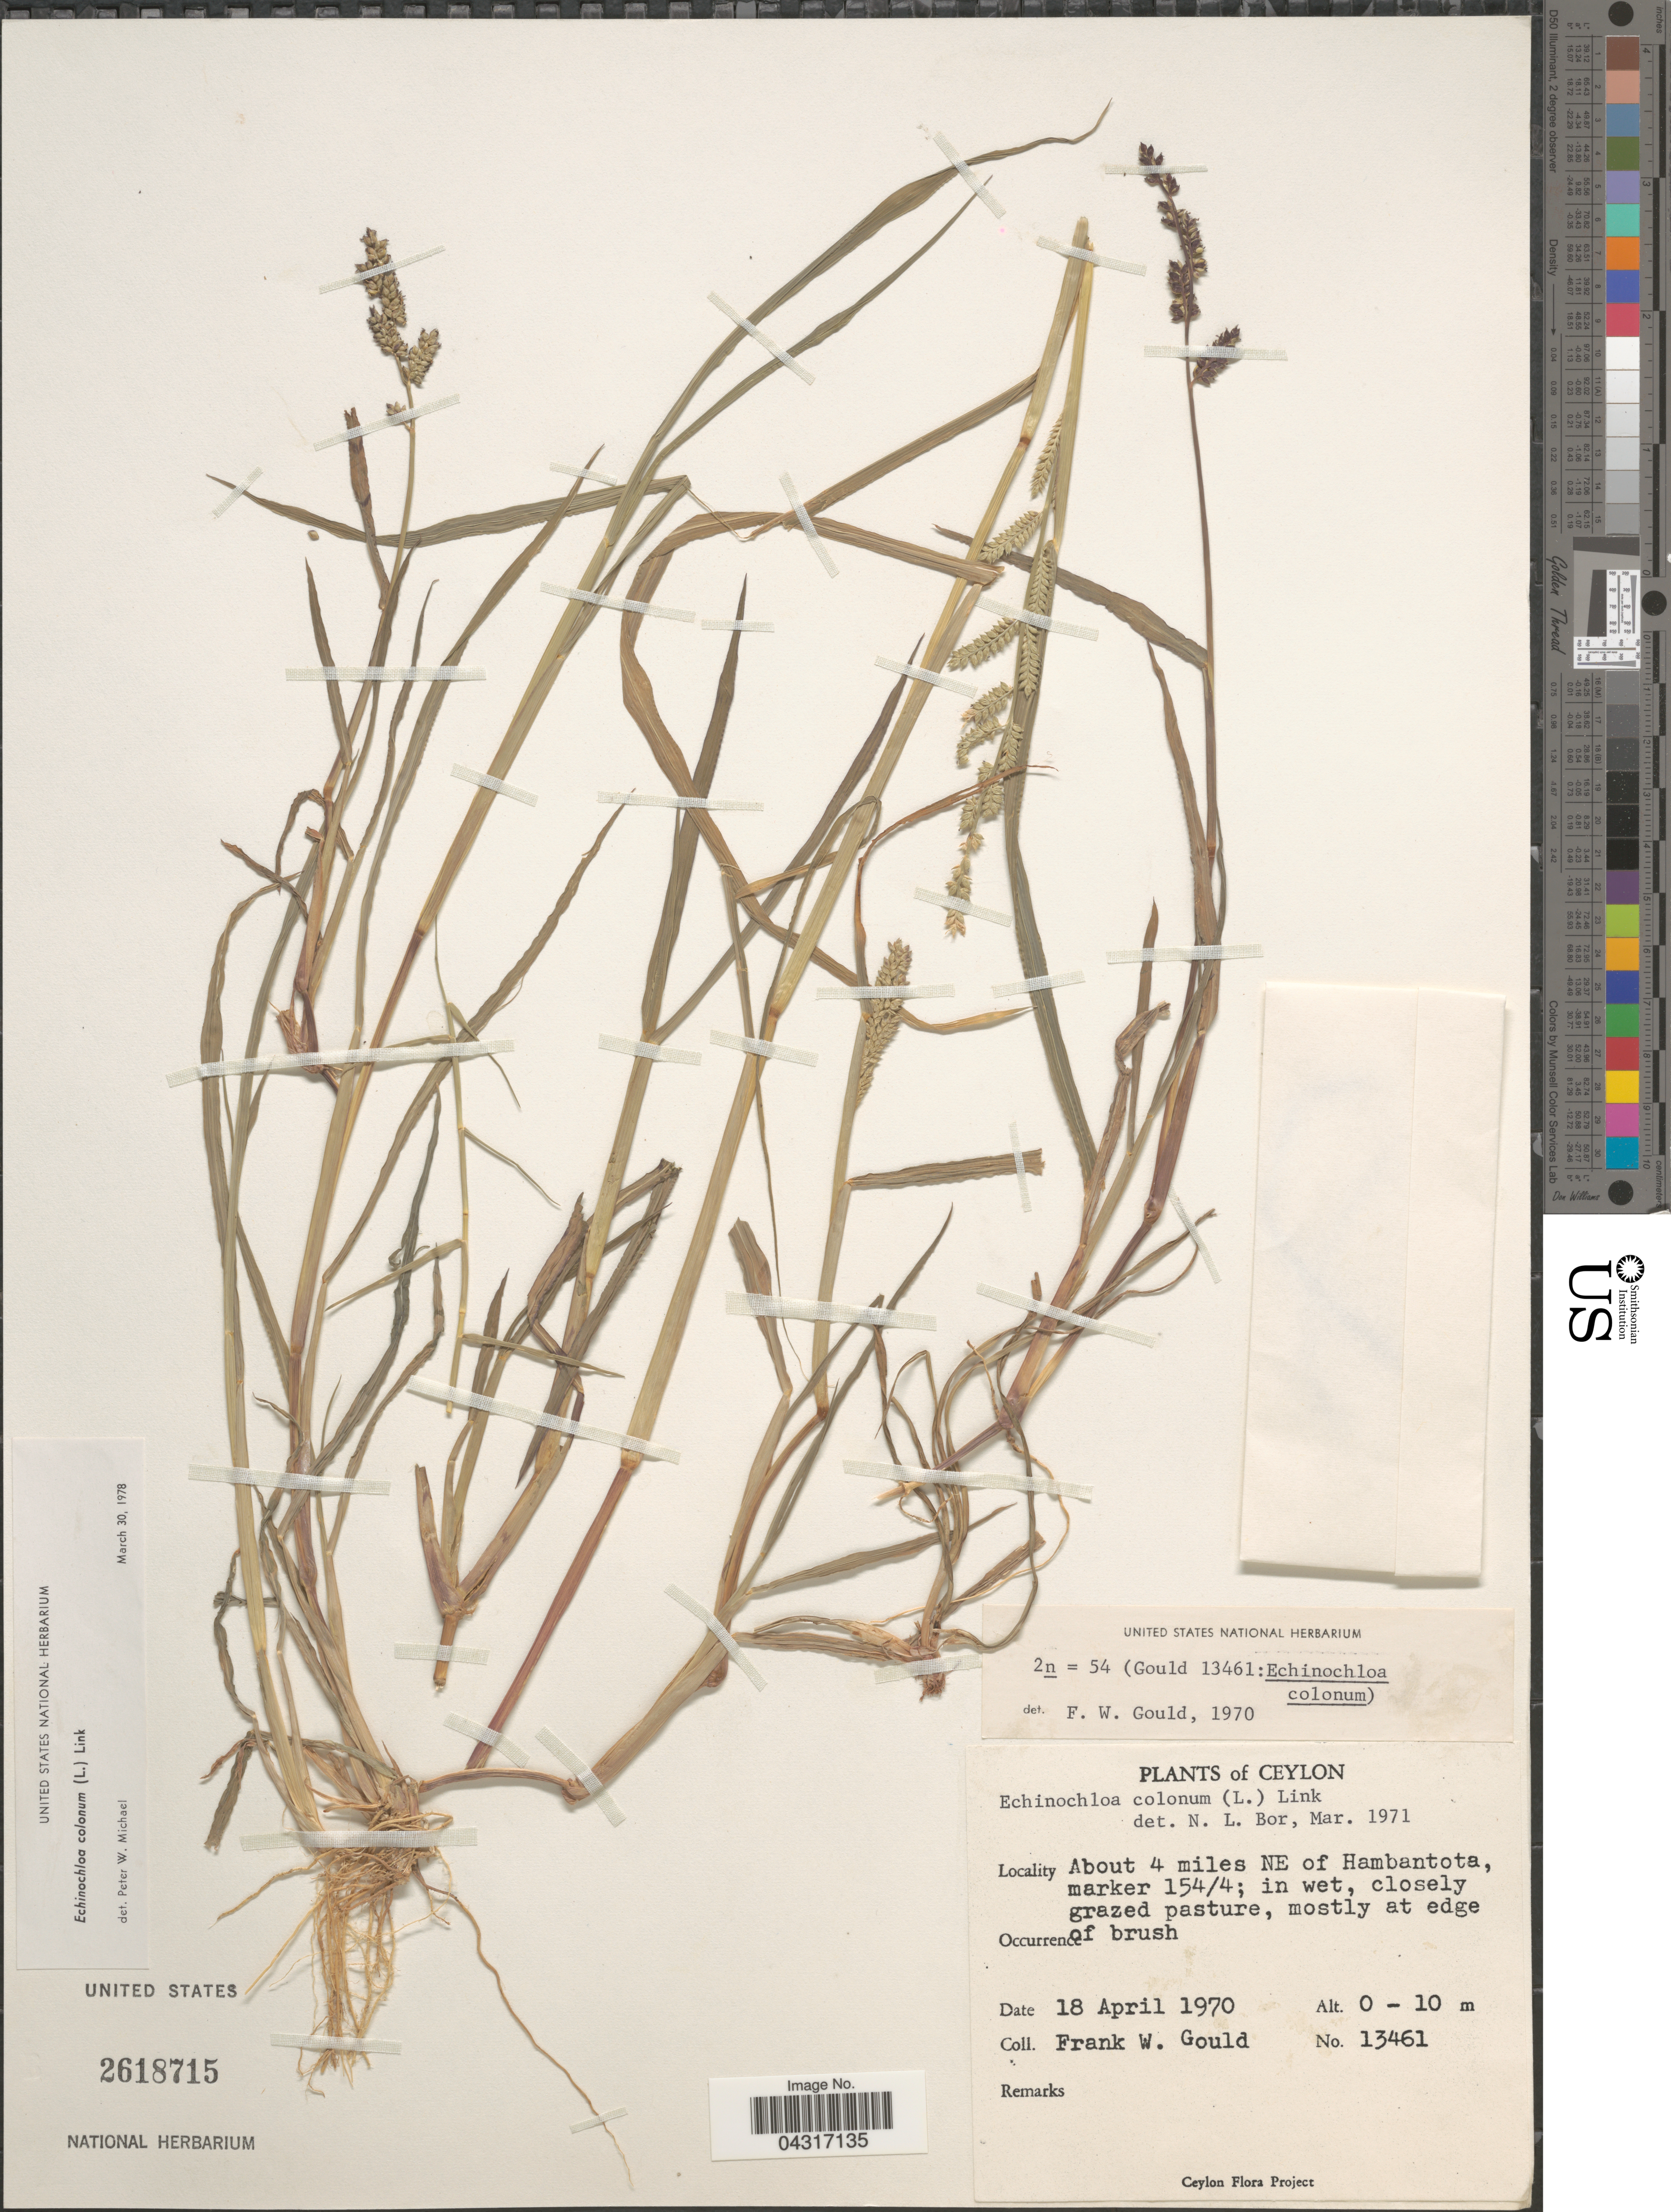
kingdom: Plantae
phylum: Tracheophyta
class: Liliopsida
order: Poales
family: Poaceae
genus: Echinochloa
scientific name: Echinochloa colona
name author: (L.) Link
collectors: F. W. Gould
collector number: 13461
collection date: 1970-04-18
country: Sri Lanka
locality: Ceylon. About 4 miles NE of Hambantota, marker 154/4.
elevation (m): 0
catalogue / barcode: US 2618715